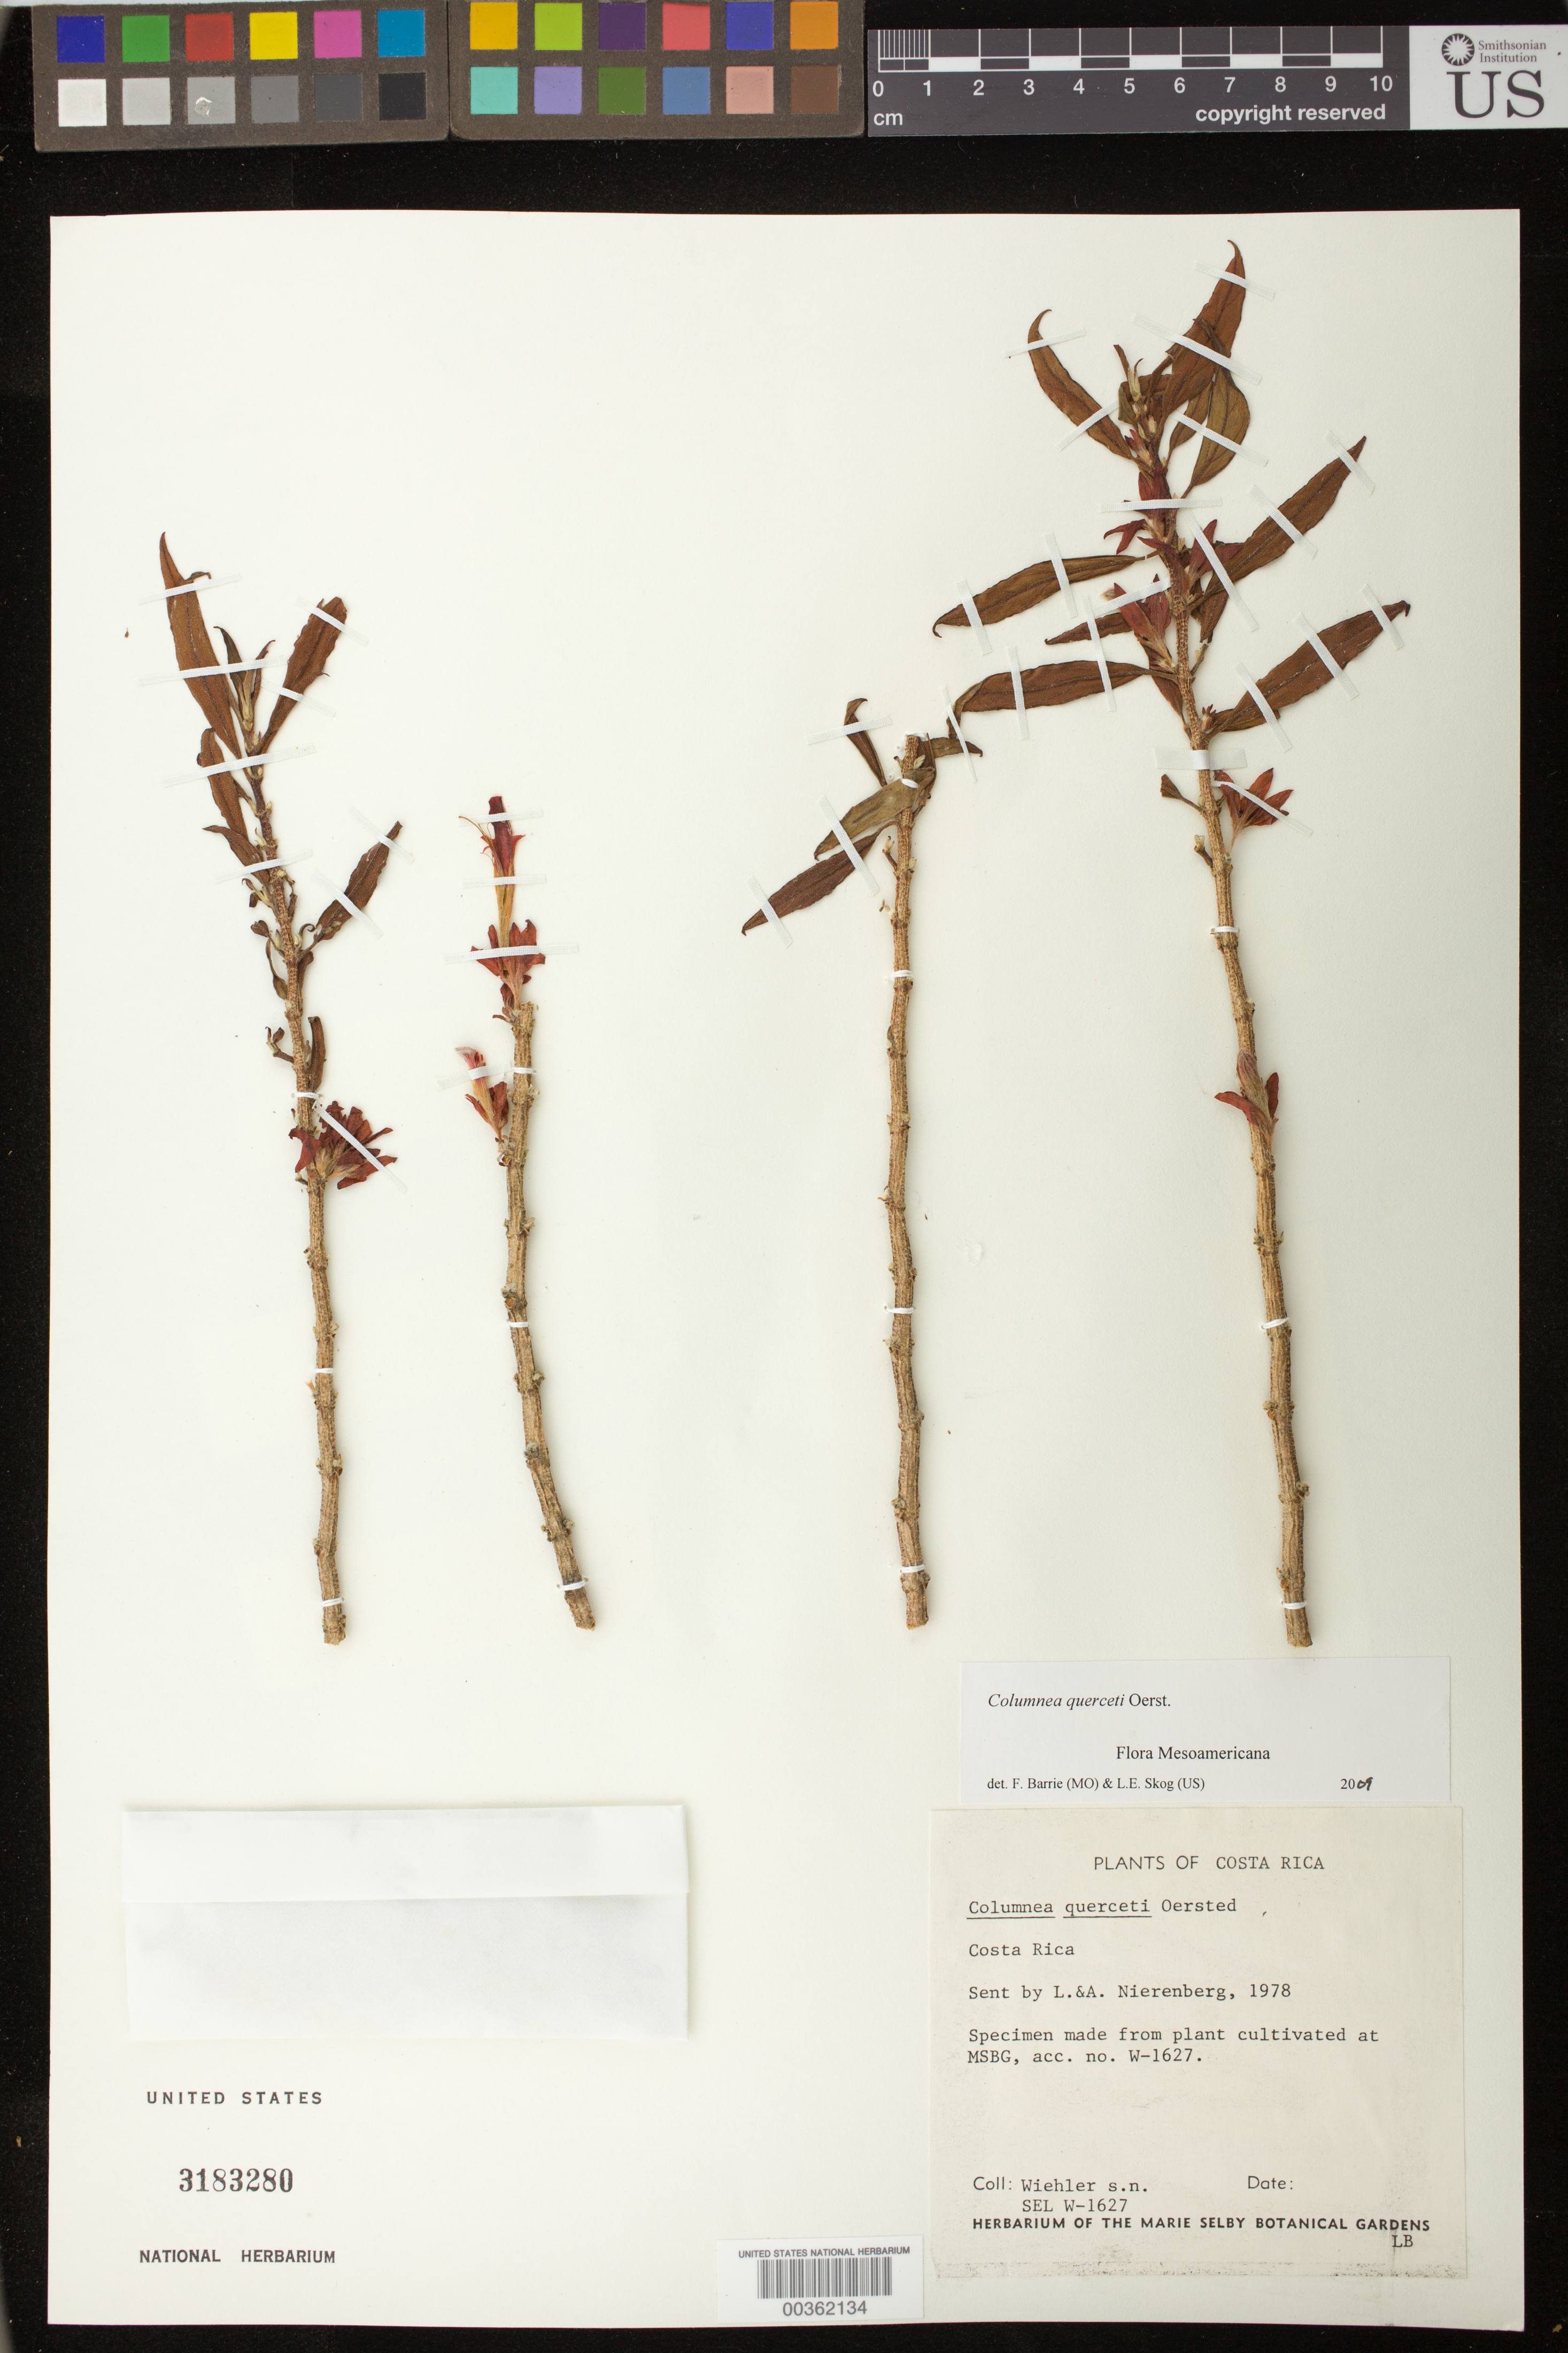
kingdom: Plantae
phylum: Tracheophyta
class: Magnoliopsida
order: Lamiales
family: Gesneriaceae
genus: Columnea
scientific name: Columnea querceti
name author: Oerst.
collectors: H. J. Wiehler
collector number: s.n. [W-1627]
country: United States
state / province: Florida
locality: Marie Selby Botanical Gardens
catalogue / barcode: US 3183280